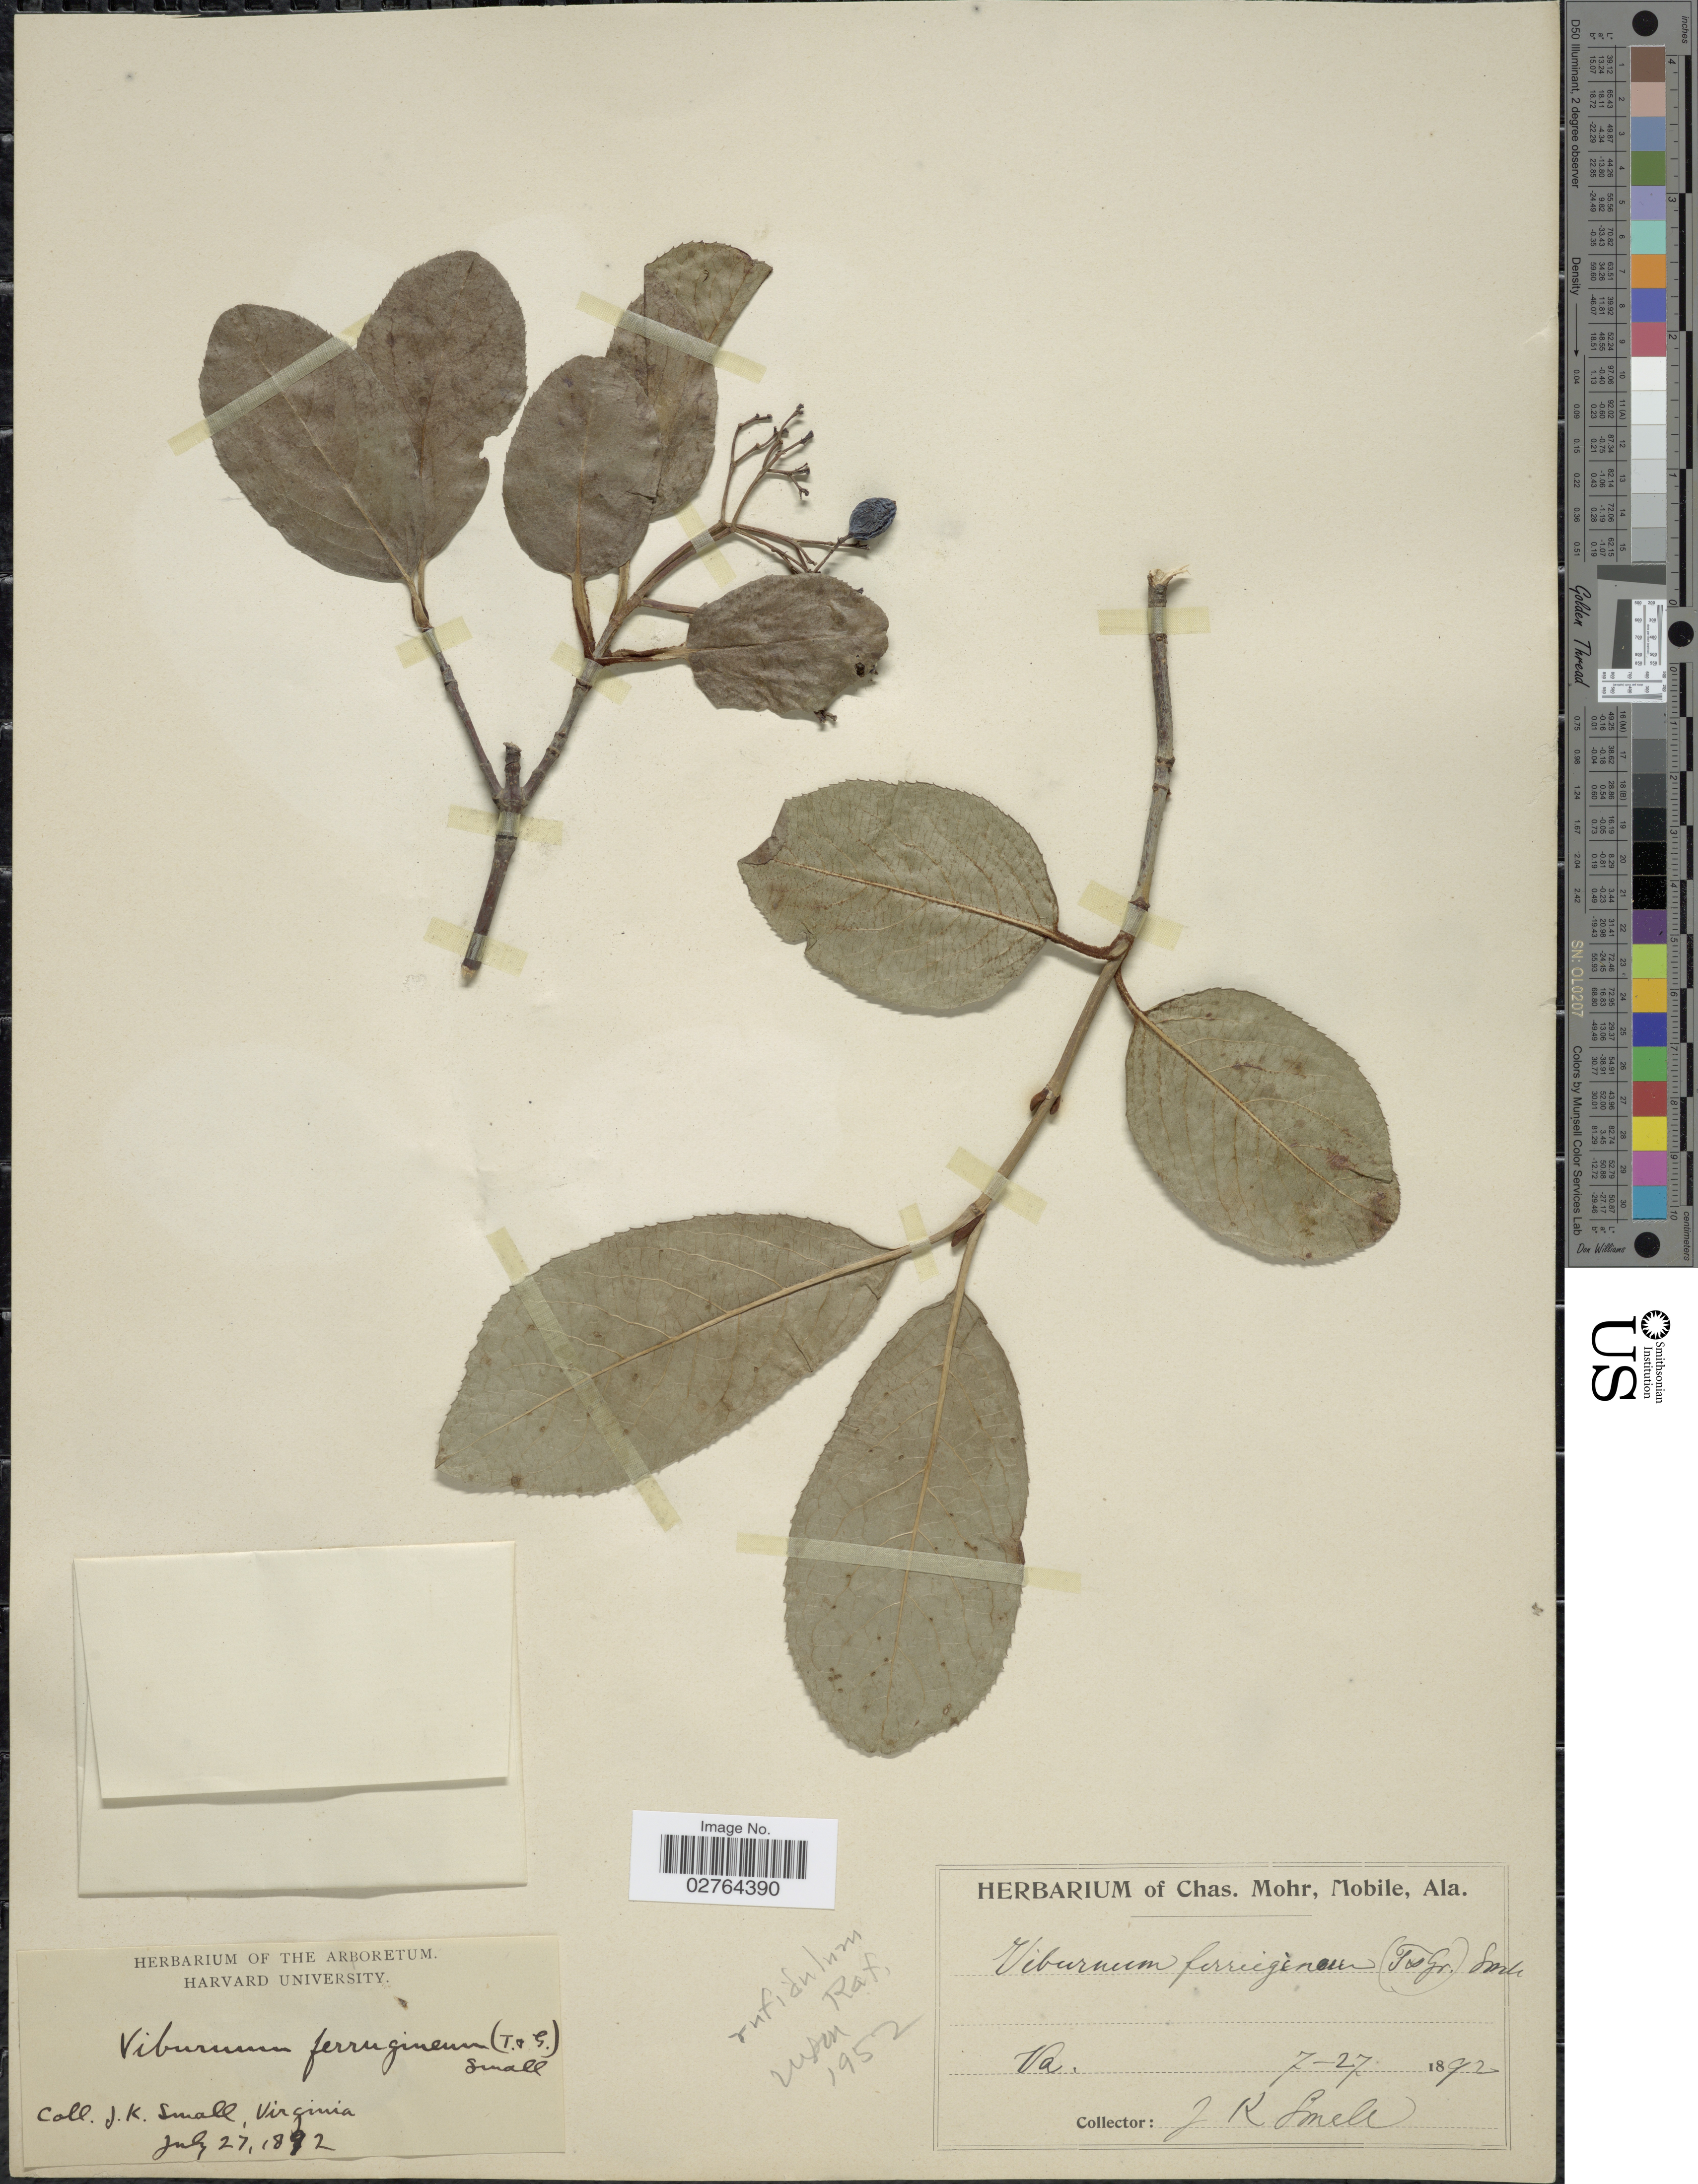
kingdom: Plantae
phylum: Tracheophyta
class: Magnoliopsida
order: Dipsacales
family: Viburnaceae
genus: Viburnum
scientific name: Viburnum rufidulum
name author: Raf.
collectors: J. K. Small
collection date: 1892-07-27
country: United States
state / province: Virginia